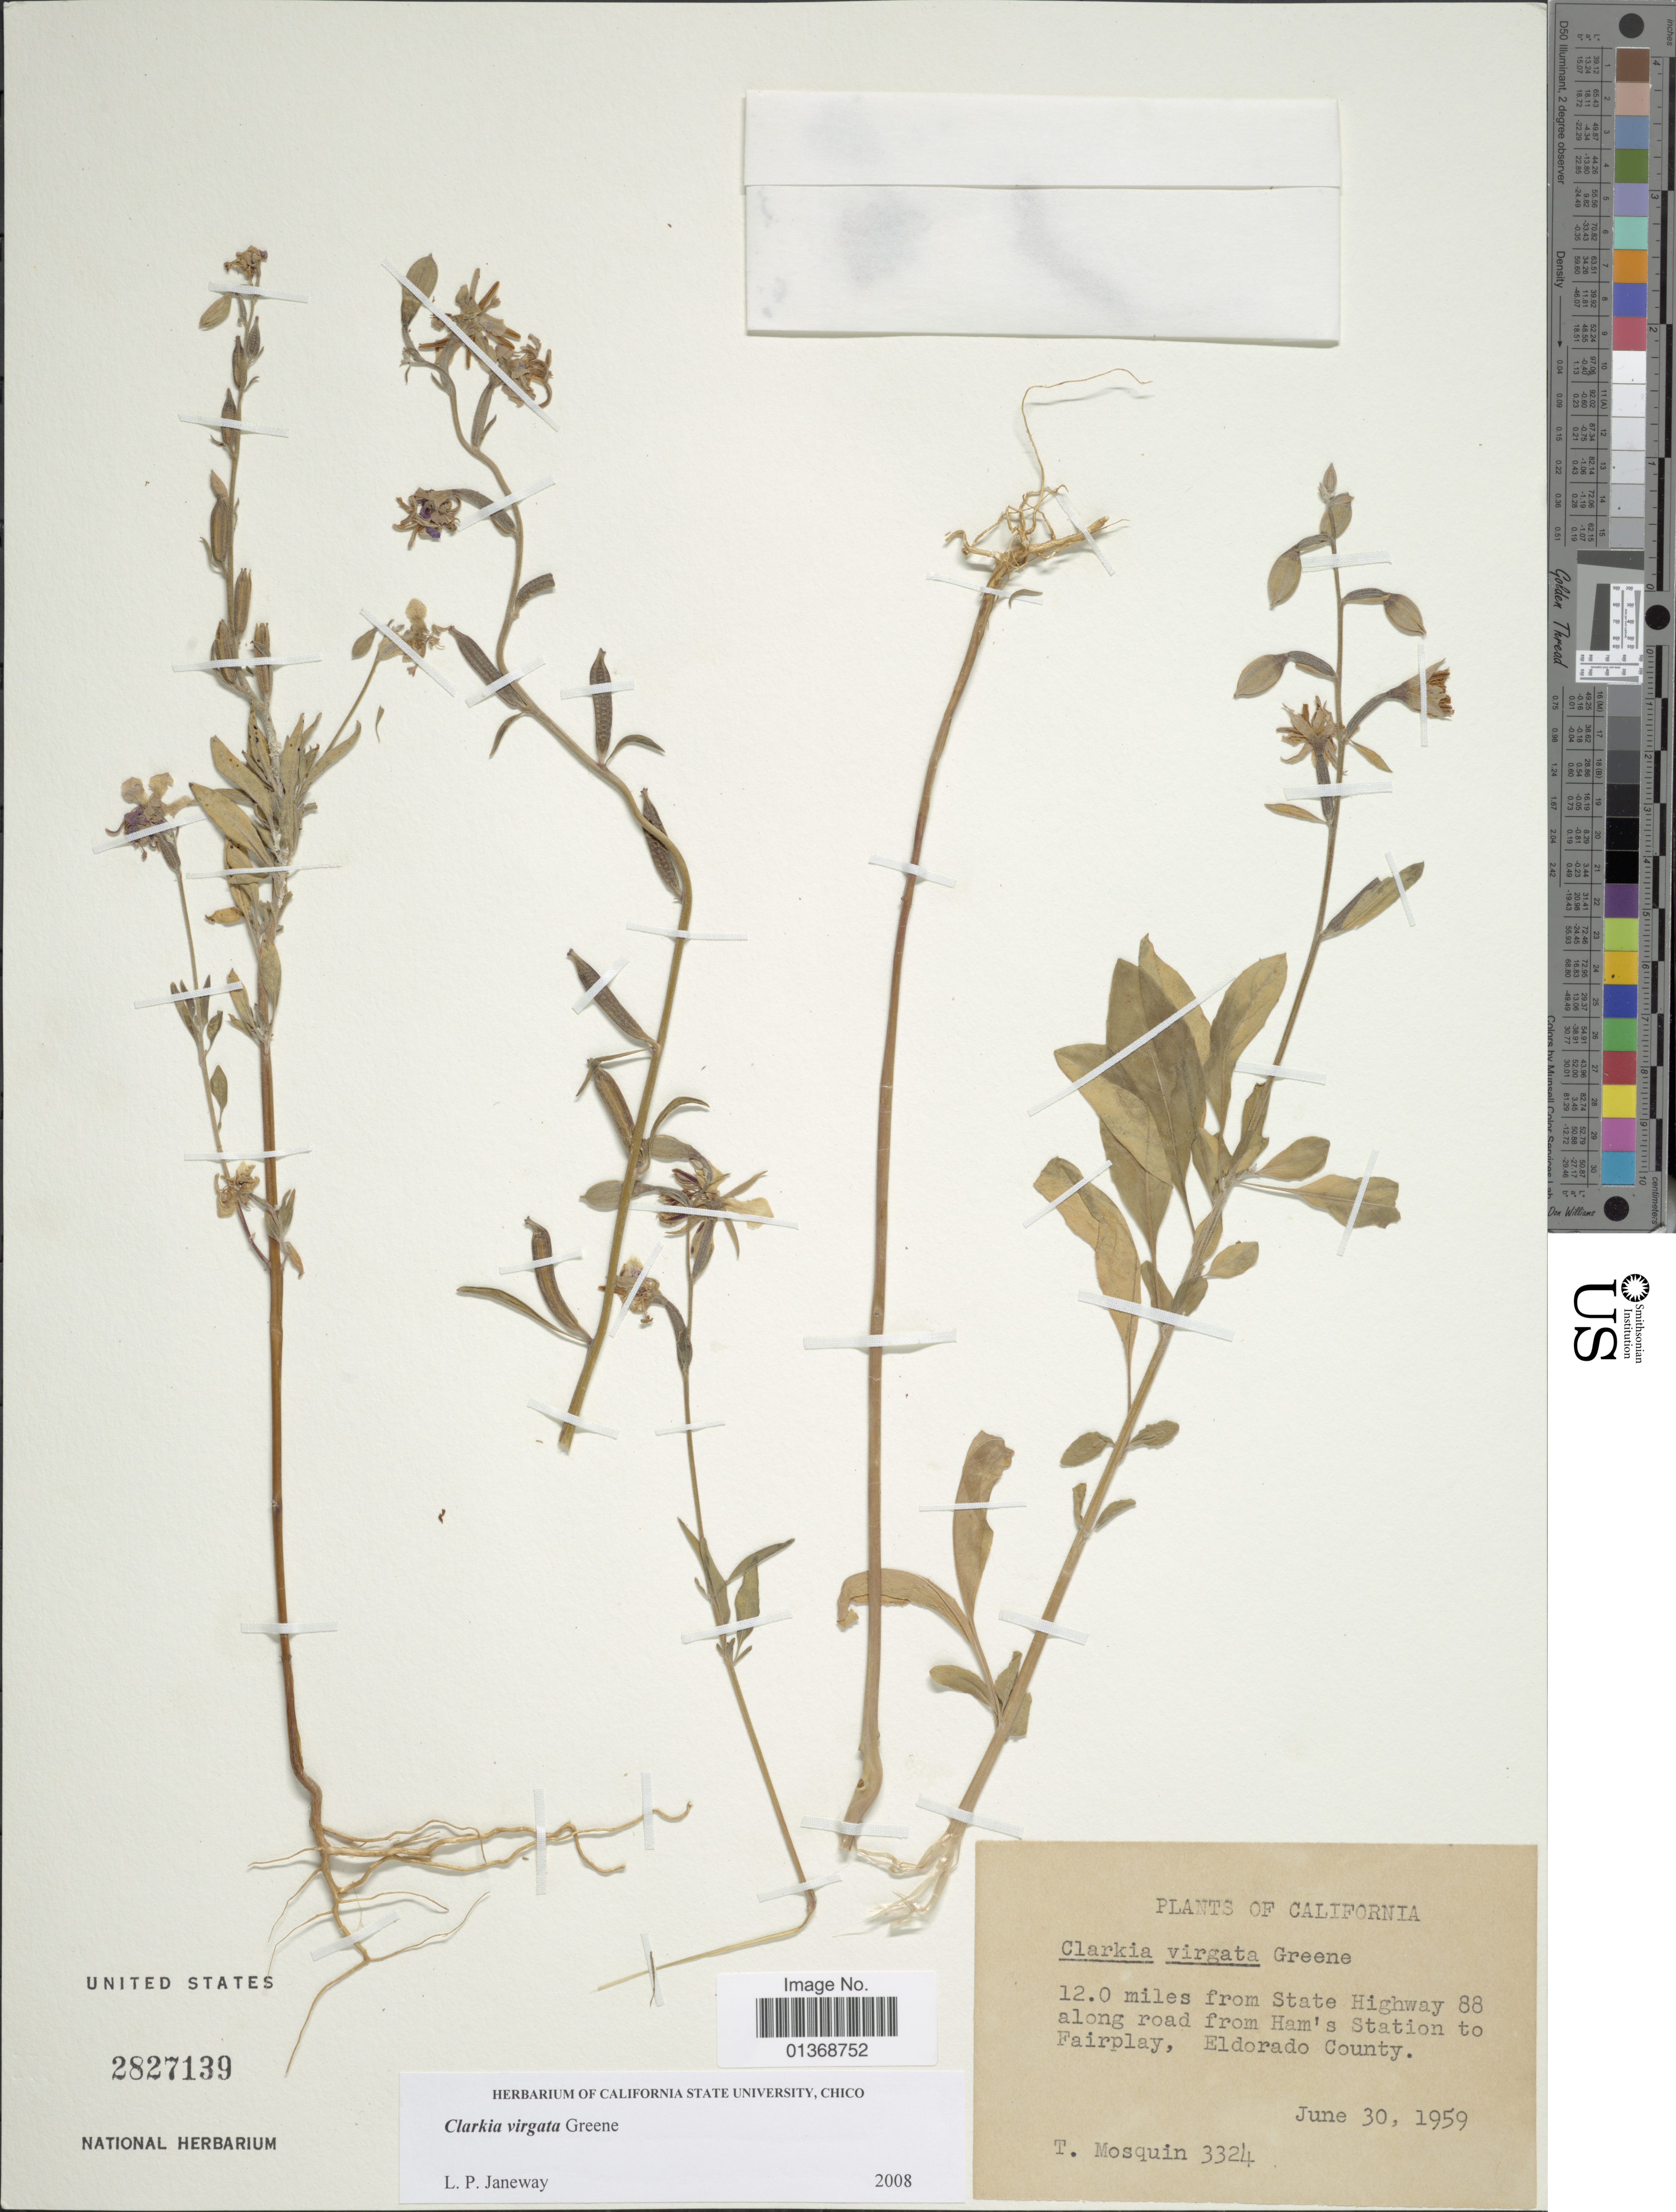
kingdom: Plantae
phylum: Tracheophyta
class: Magnoliopsida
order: Myrtales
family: Onagraceae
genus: Clarkia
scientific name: Clarkia virgata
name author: Greene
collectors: T. Mosquin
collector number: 3324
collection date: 1959-06-30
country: United States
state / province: California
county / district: El Dorado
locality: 12.0 miles from State Highway 88 along road from Ham's Station to Fairplay, Eldorado County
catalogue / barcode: US 2827139